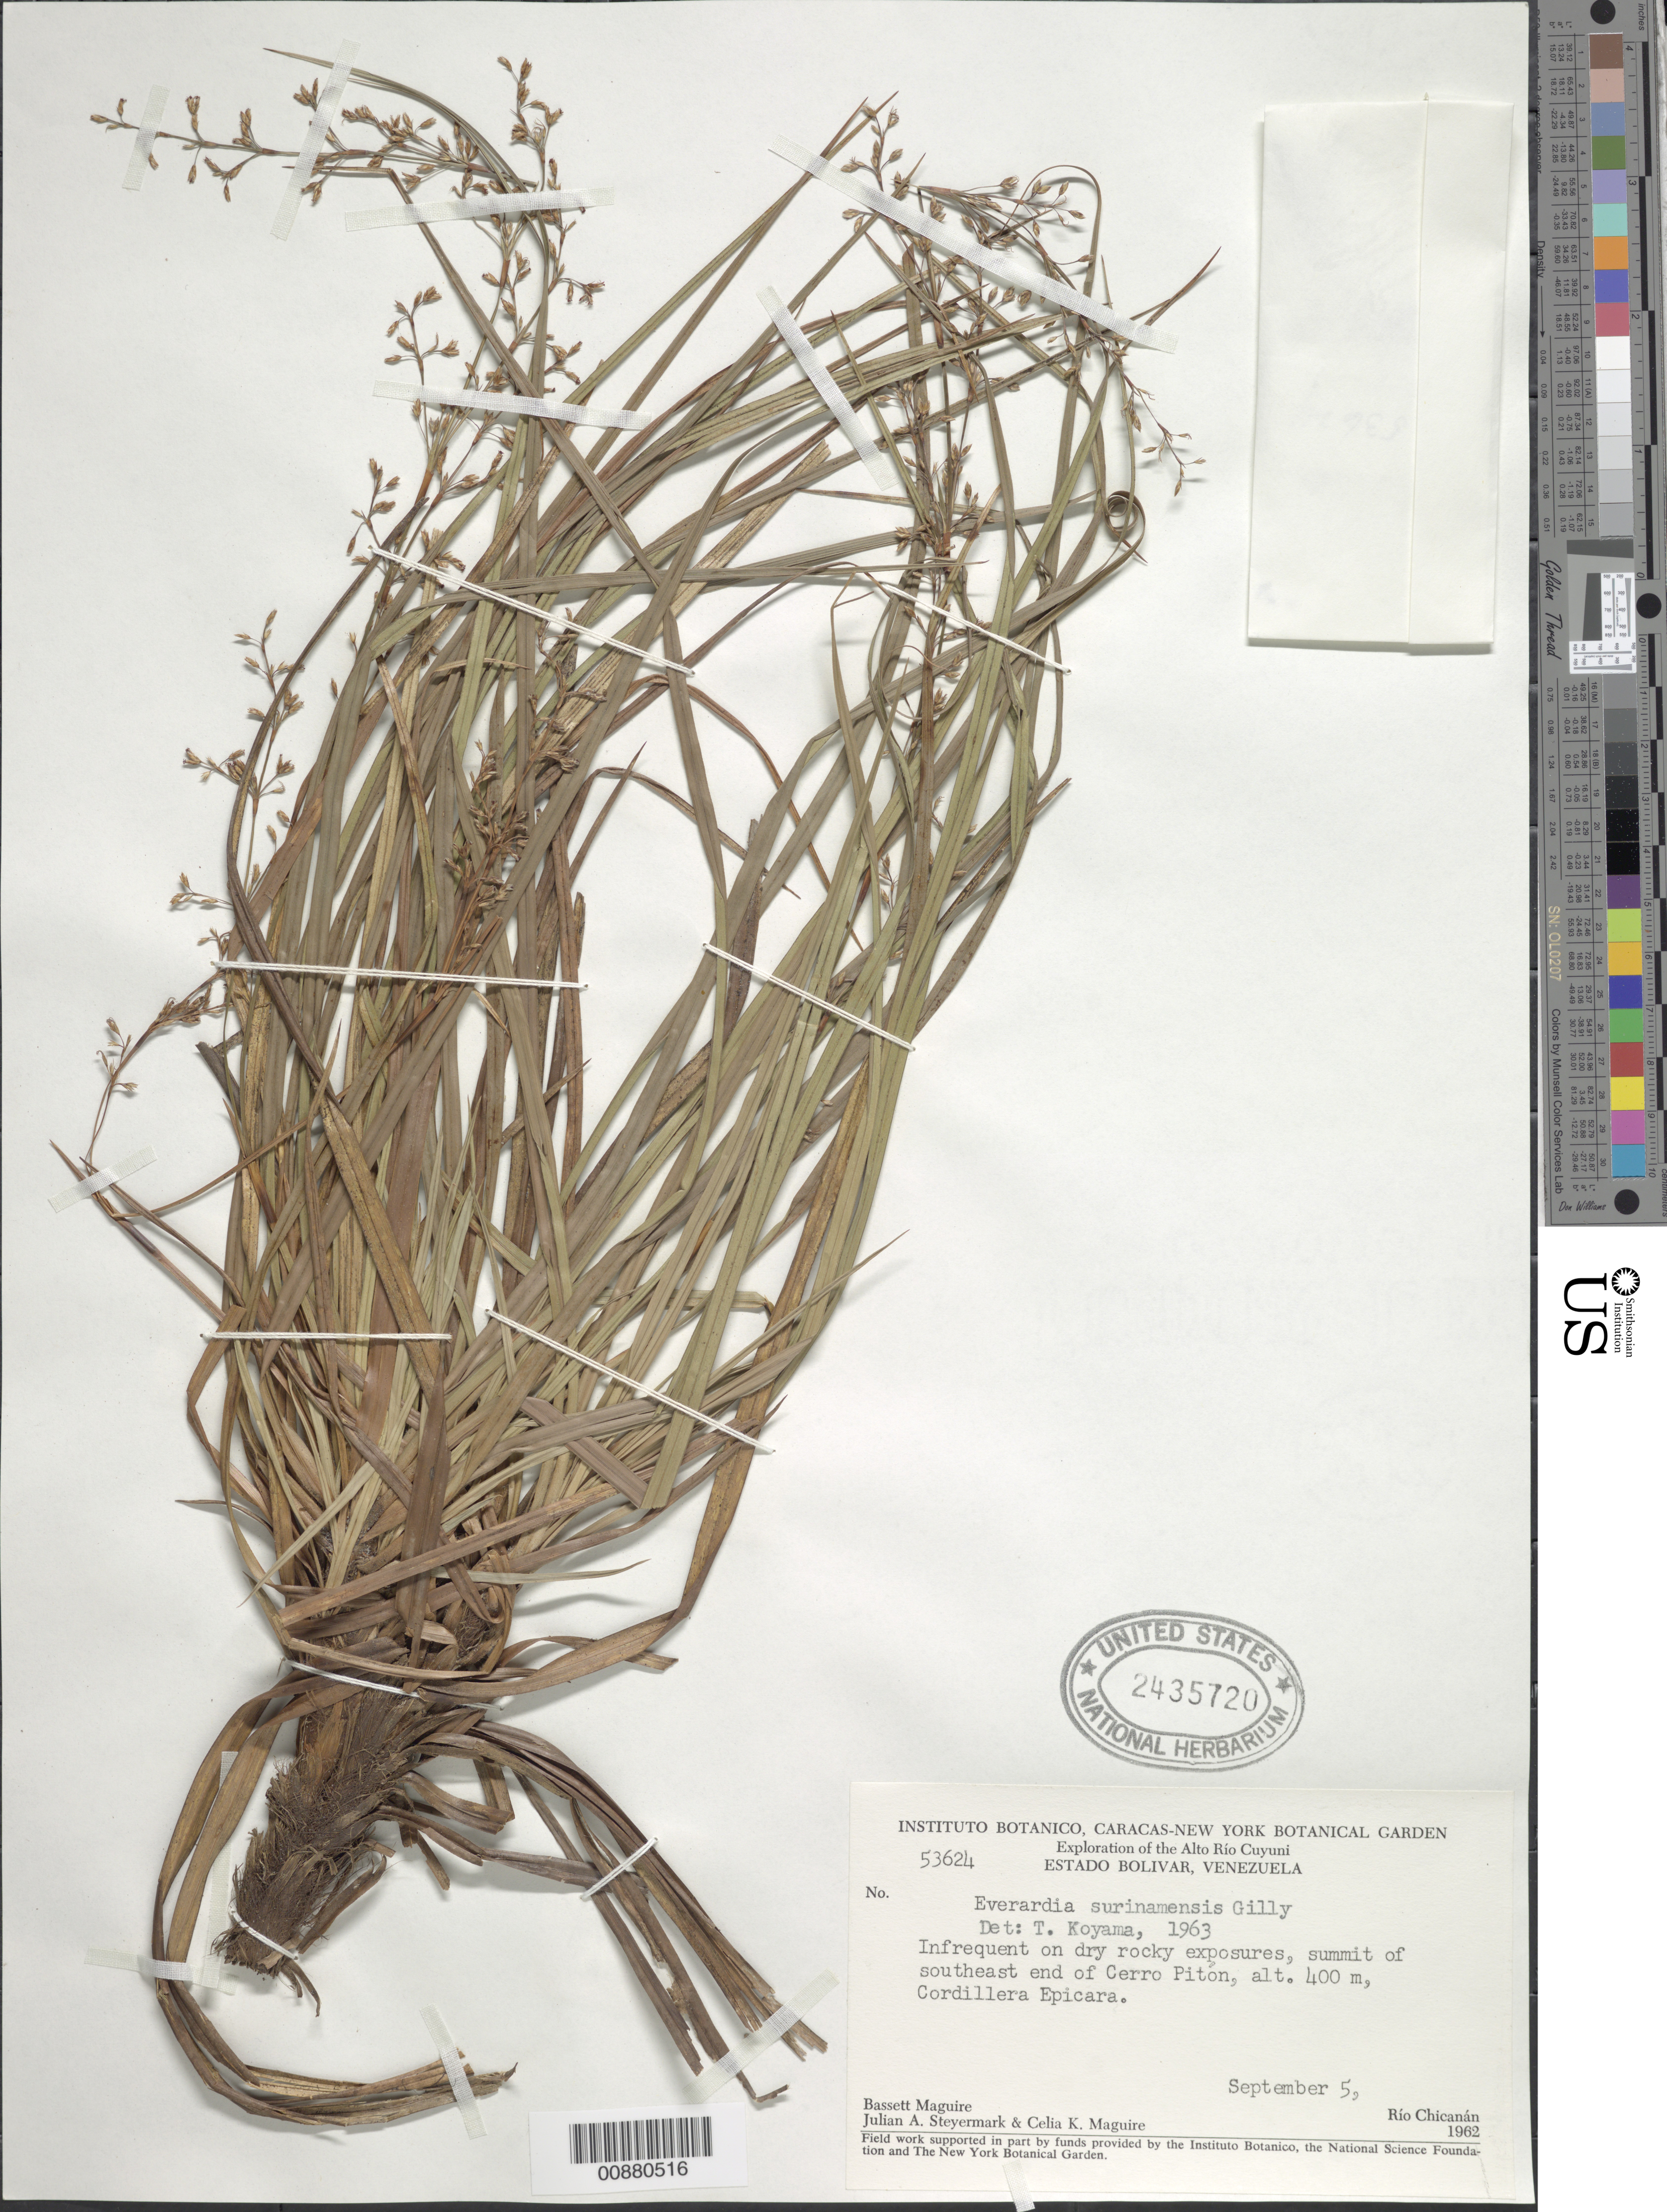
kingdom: Plantae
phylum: Tracheophyta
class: Liliopsida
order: Poales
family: Cyperaceae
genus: Cephalocarpus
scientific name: Cephalocarpus montanus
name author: (Ridley) S.M. Costa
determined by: Strong, Mark T., (BOT), Smithsonian Institution - National Museum of Natural History (UNITED STATES)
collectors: B. Maguire, J. Steyermark & C. K. Maguire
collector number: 53624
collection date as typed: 5-Sep-62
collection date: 1962-09-05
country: Venezuela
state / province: Bolívar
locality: Alto Río Cuyuni, SE escarpment of Cerro Pitón, Cordillera Epicara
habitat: Dry rocky exposures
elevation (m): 400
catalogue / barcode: US 2435720